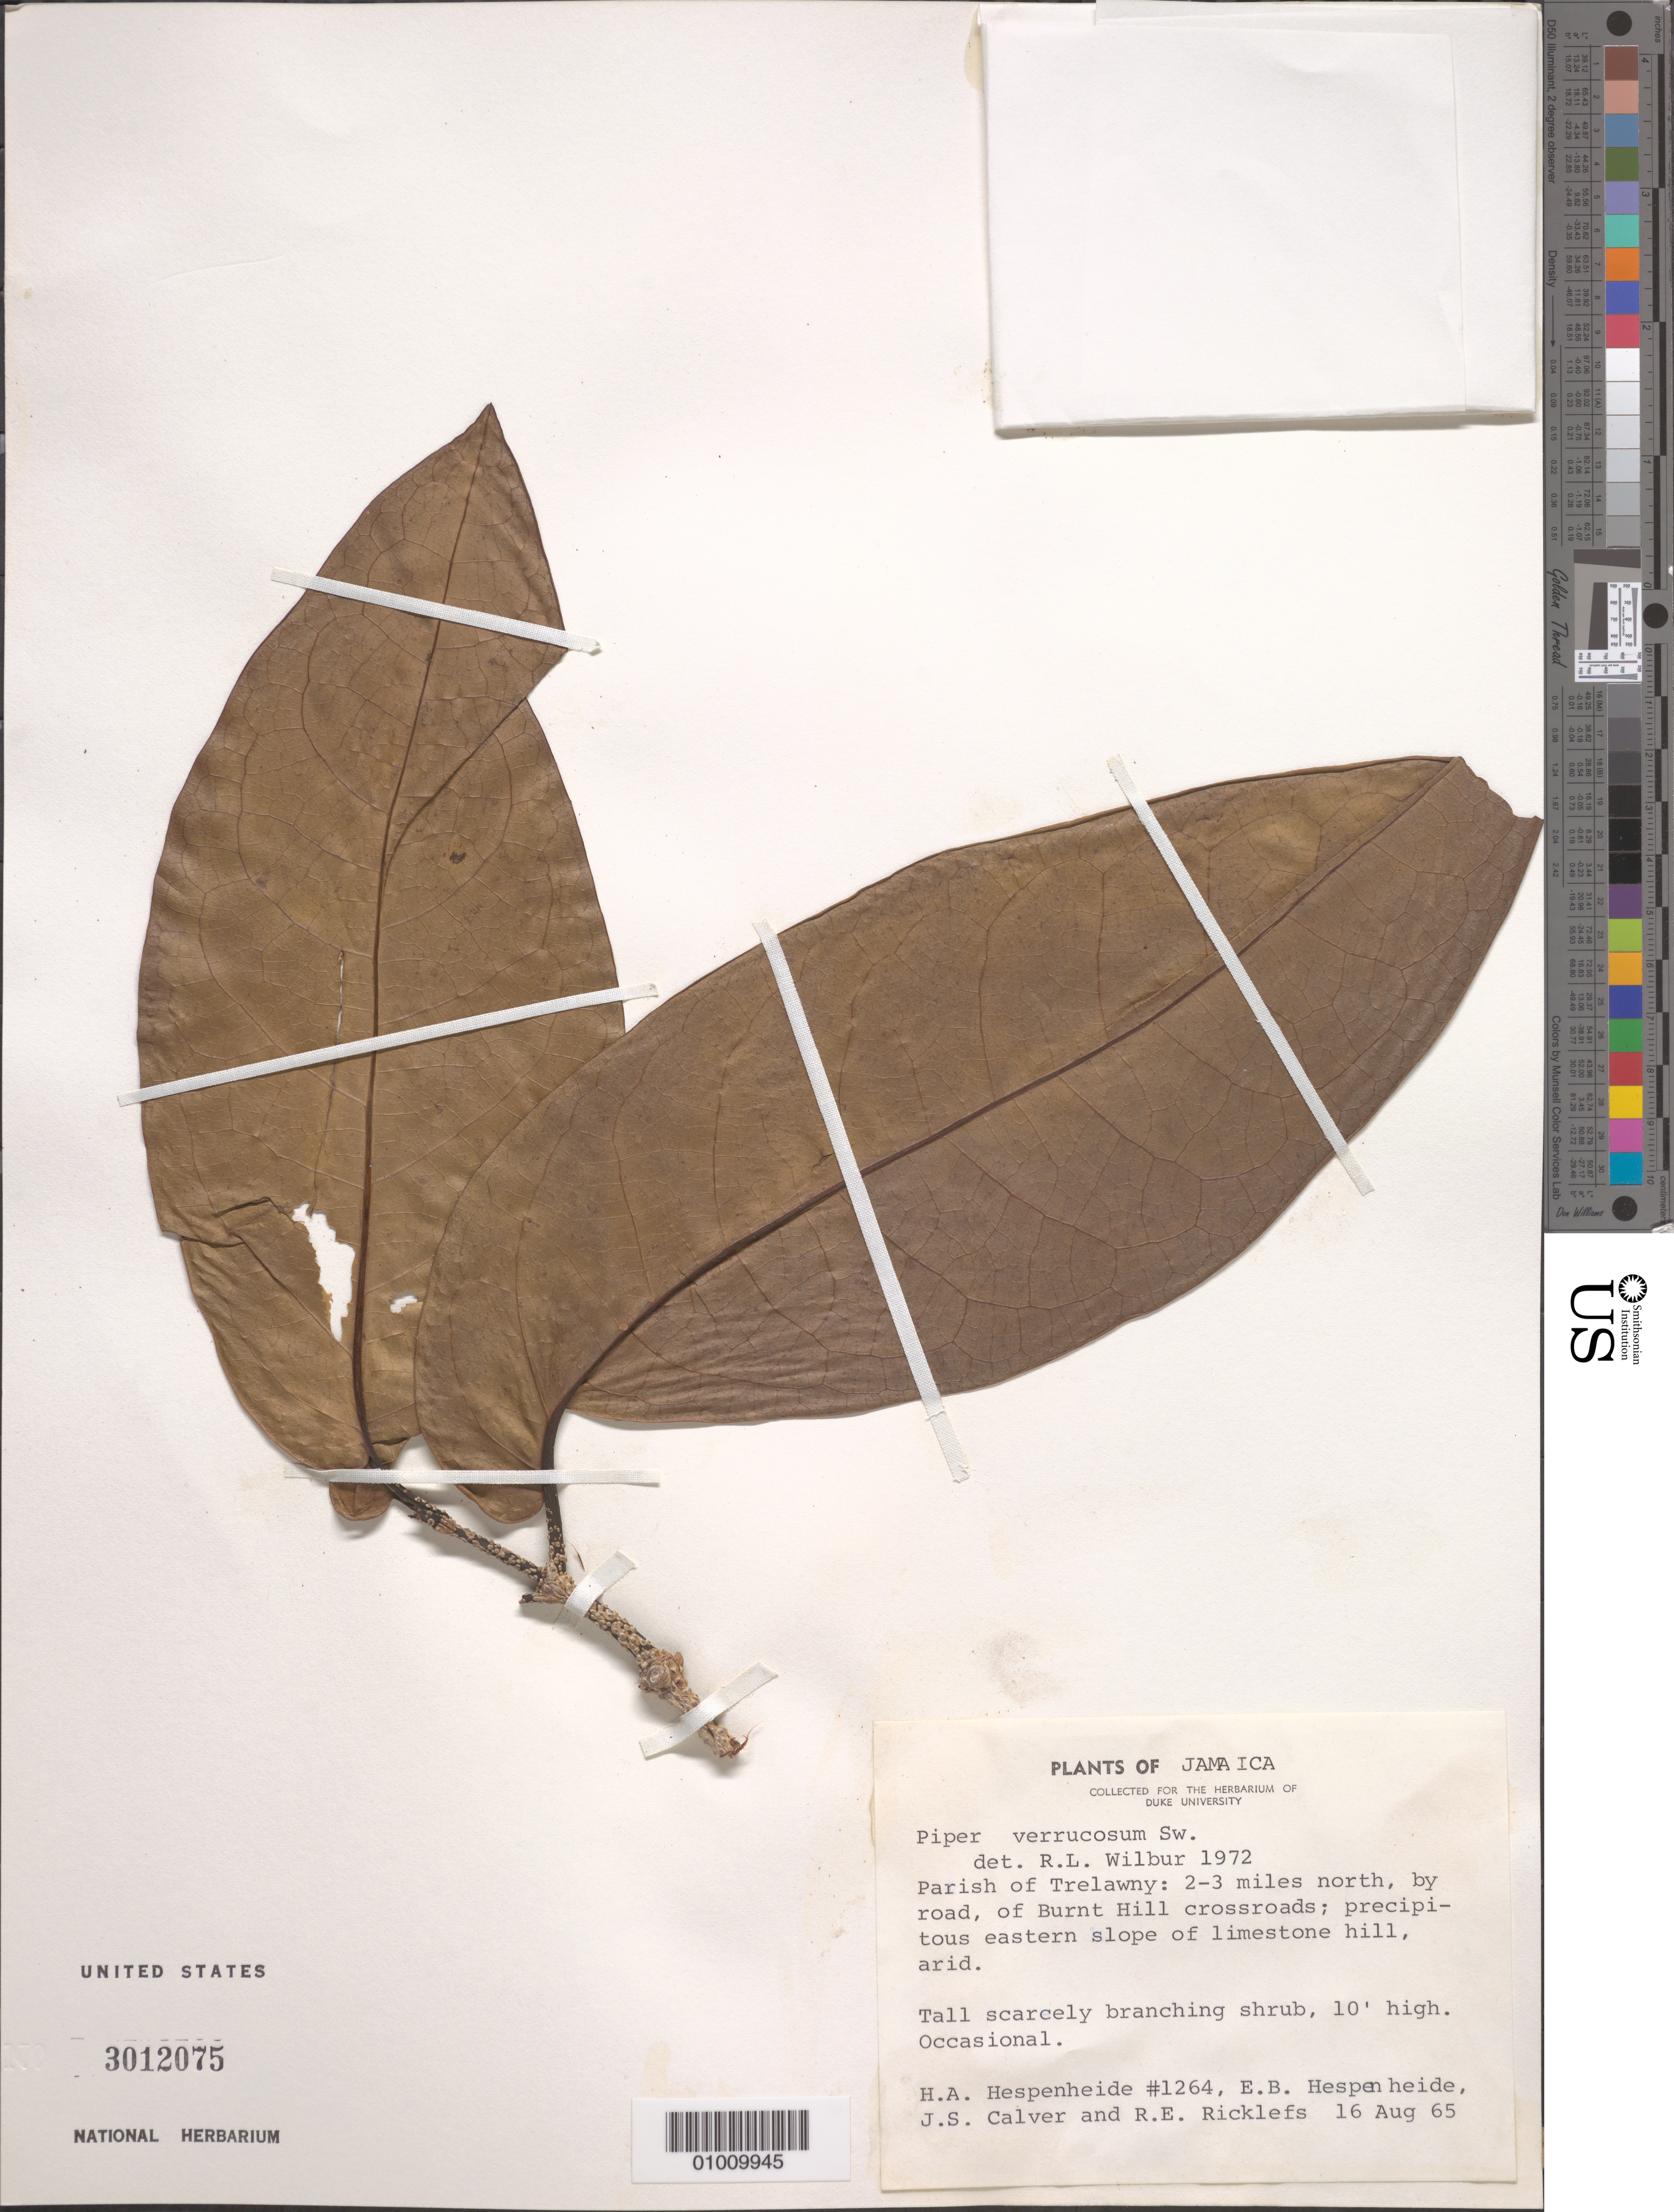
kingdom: Plantae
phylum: Tracheophyta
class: Magnoliopsida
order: Piperales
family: Piperaceae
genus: Piper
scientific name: Piper verrucosum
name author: Sw.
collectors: H. A. Hespenheide & R. Ricklefs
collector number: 1264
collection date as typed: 16 Aug 1965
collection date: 1965-08-16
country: Jamaica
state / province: Trelawny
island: Jamaica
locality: Parish of Trelawny: 2-3 miles N, by road, of Burnt Hill Crossroads; precipitous eastern slope of limestone hill, arid.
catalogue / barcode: US 3012075